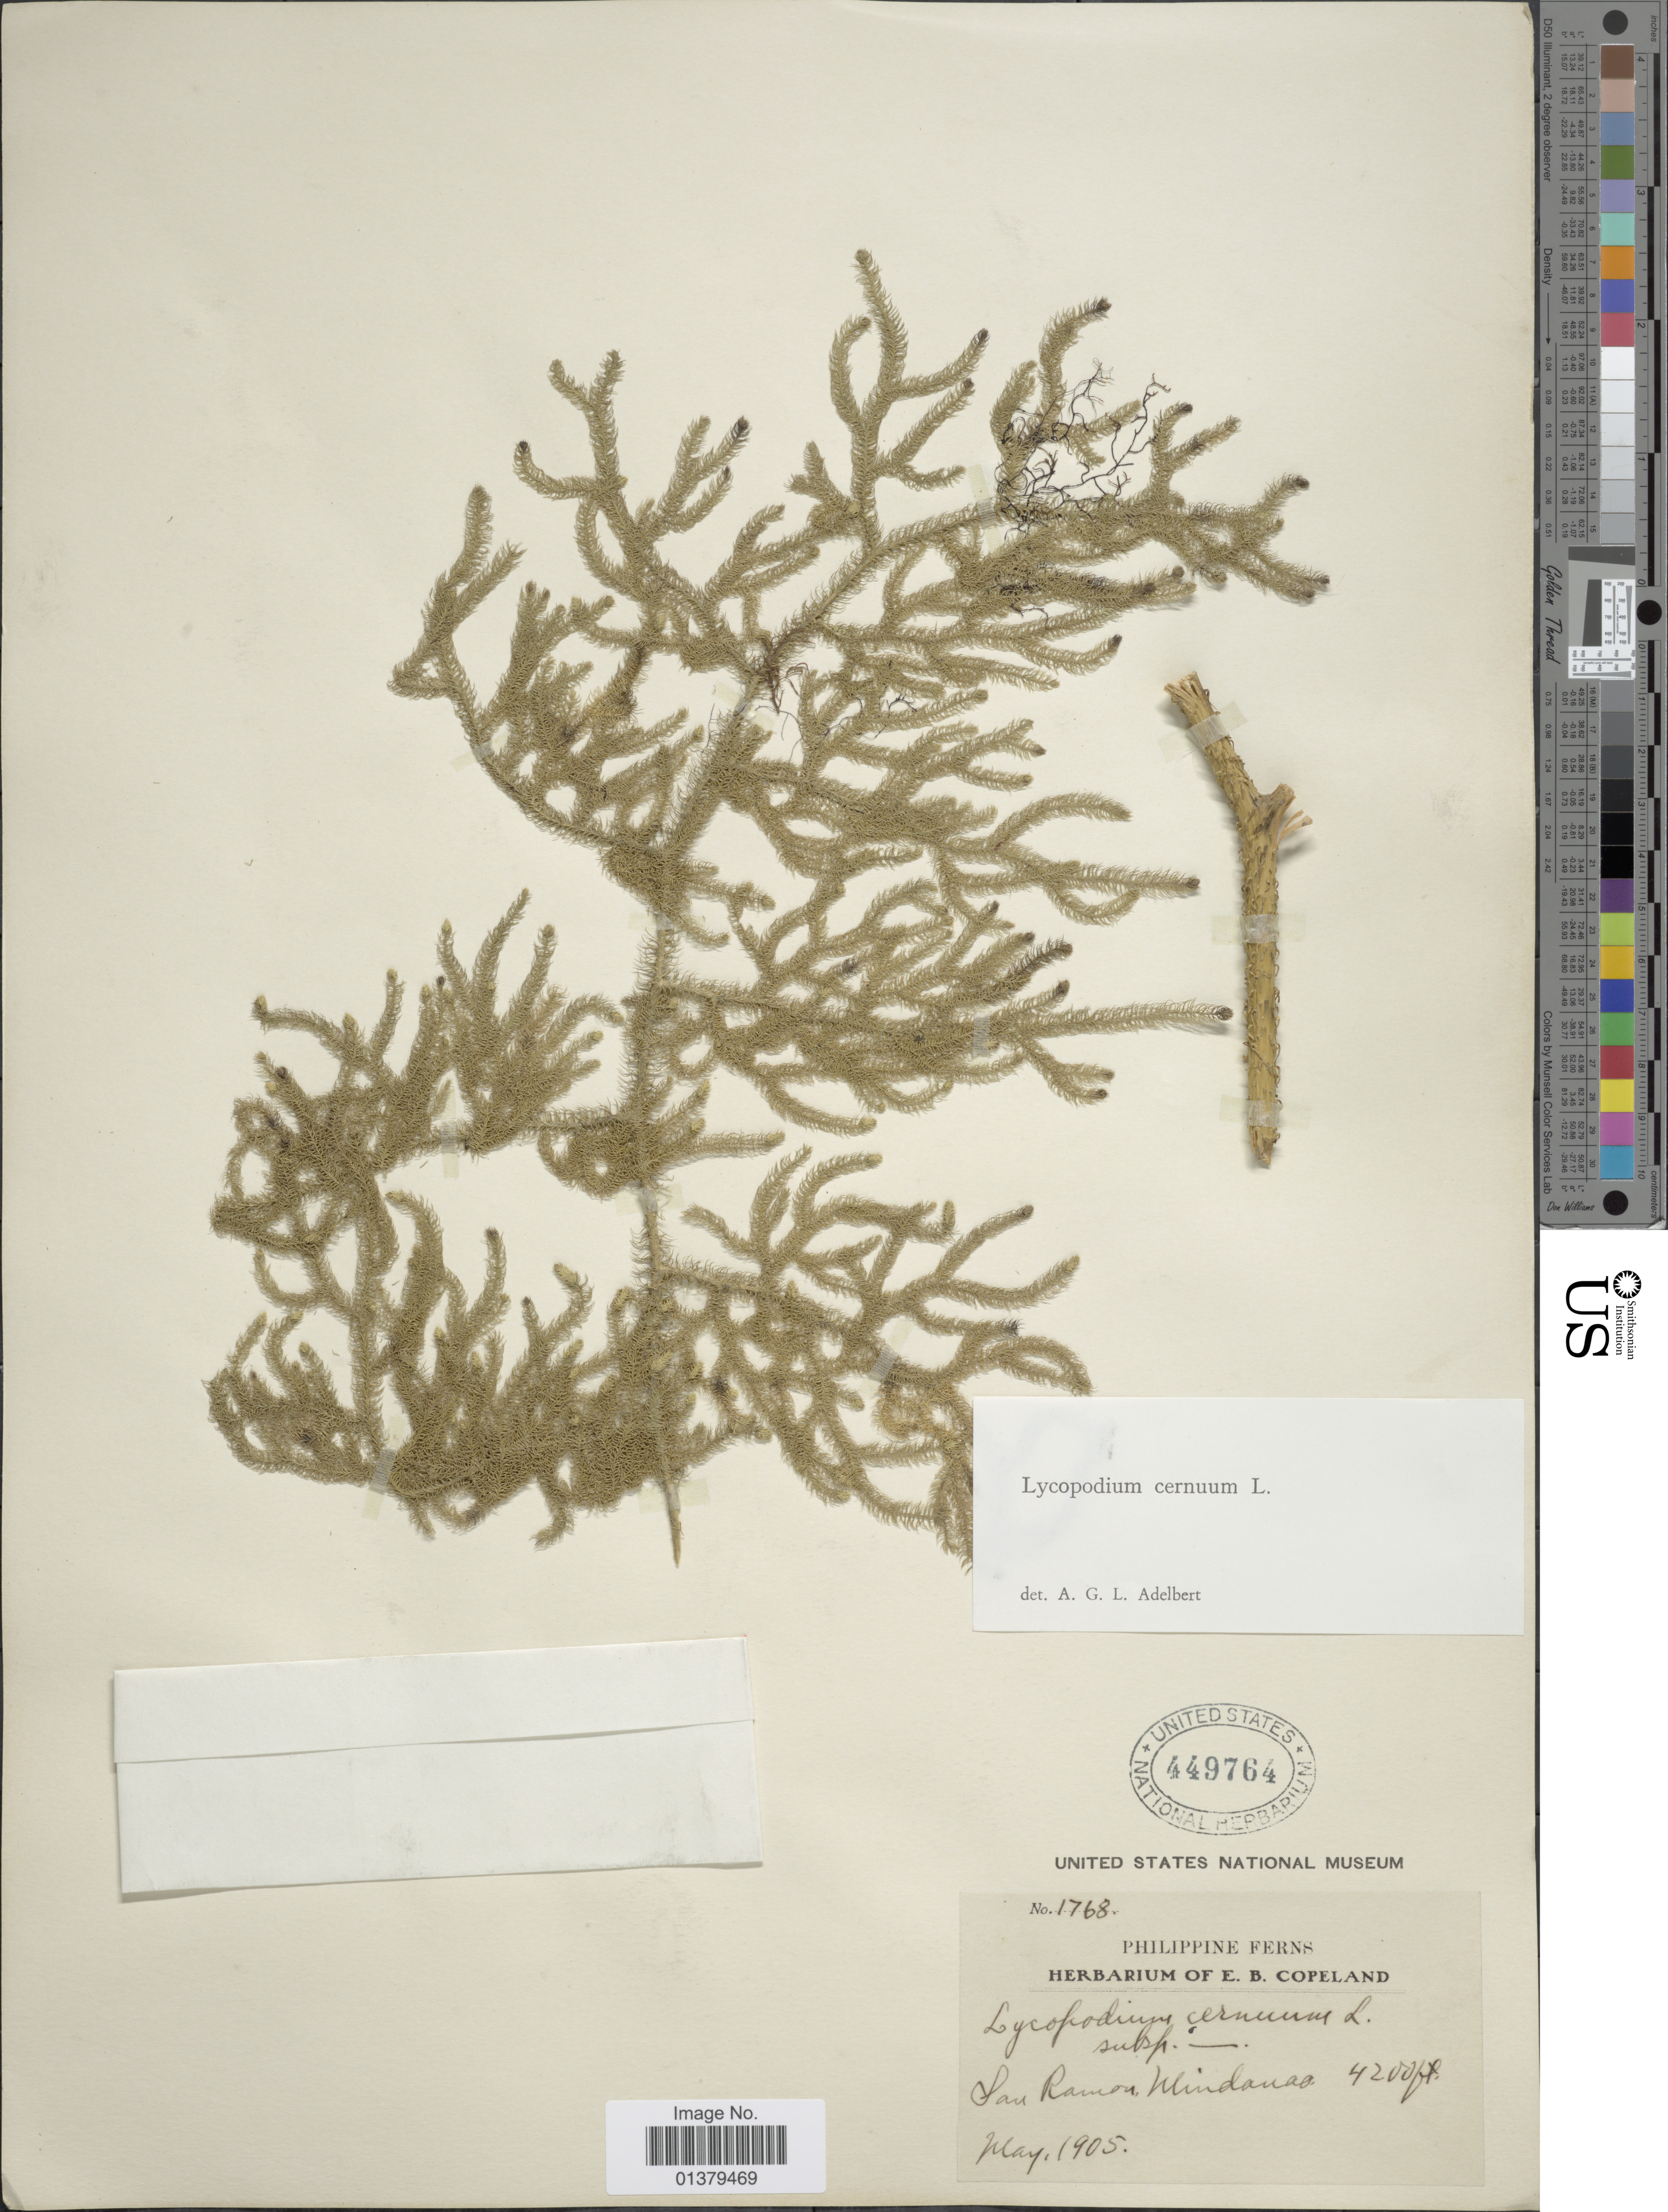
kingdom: Plantae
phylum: Tracheophyta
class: Lycopodiopsida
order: Lycopodiales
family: Lycopodiaceae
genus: Palhinhaea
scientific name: Palhinhaea cernua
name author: (L.) Vasc. & Franco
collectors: E. B. Copeland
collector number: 1768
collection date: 1905-05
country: Philippines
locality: San Ramon, Mindanao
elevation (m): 1280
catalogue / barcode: US 449764